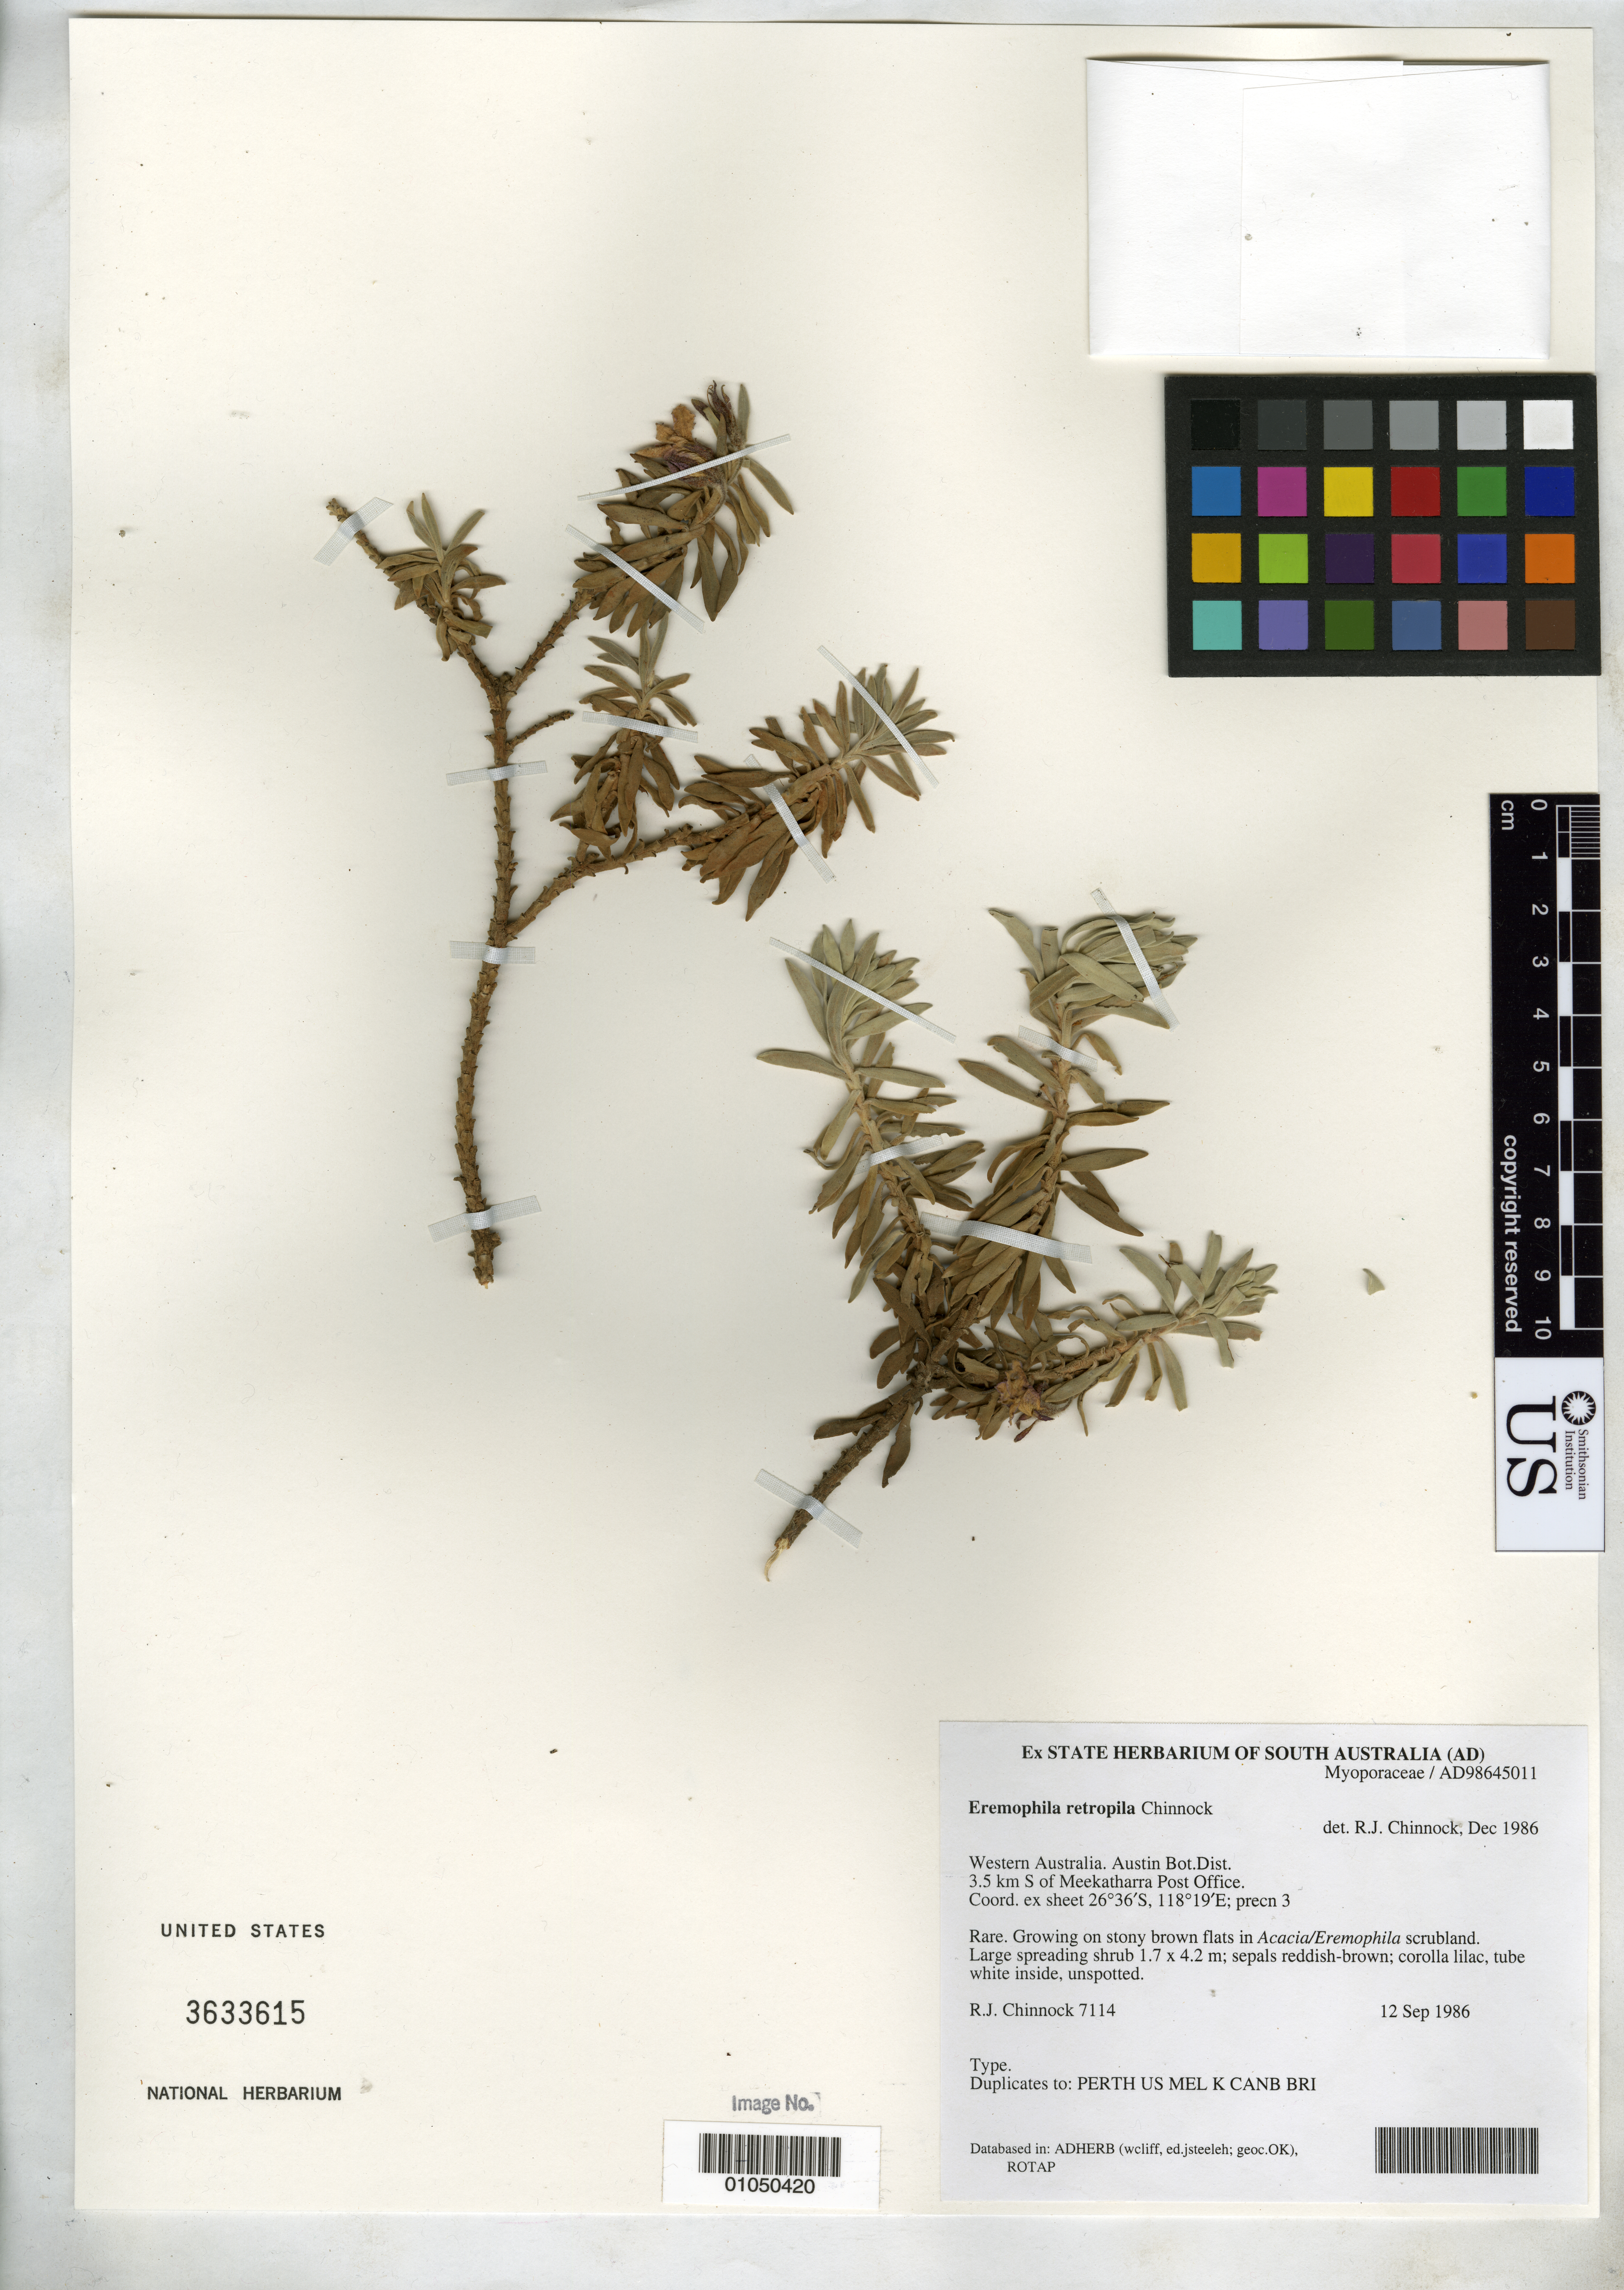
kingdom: Plantae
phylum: Tracheophyta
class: Magnoliopsida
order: Lamiales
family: Scrophulariaceae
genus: Eremophila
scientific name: Eremophila retropila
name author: Chinnock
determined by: Chinnock, R. J.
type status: Isotype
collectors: R. J. Chinnock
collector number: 7114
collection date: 1986-09-12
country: Australia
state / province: Western Australia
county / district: Austin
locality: Austin Bot. Dist. 3.5 km S of Meekatharra Post Office.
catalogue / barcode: US 3633615